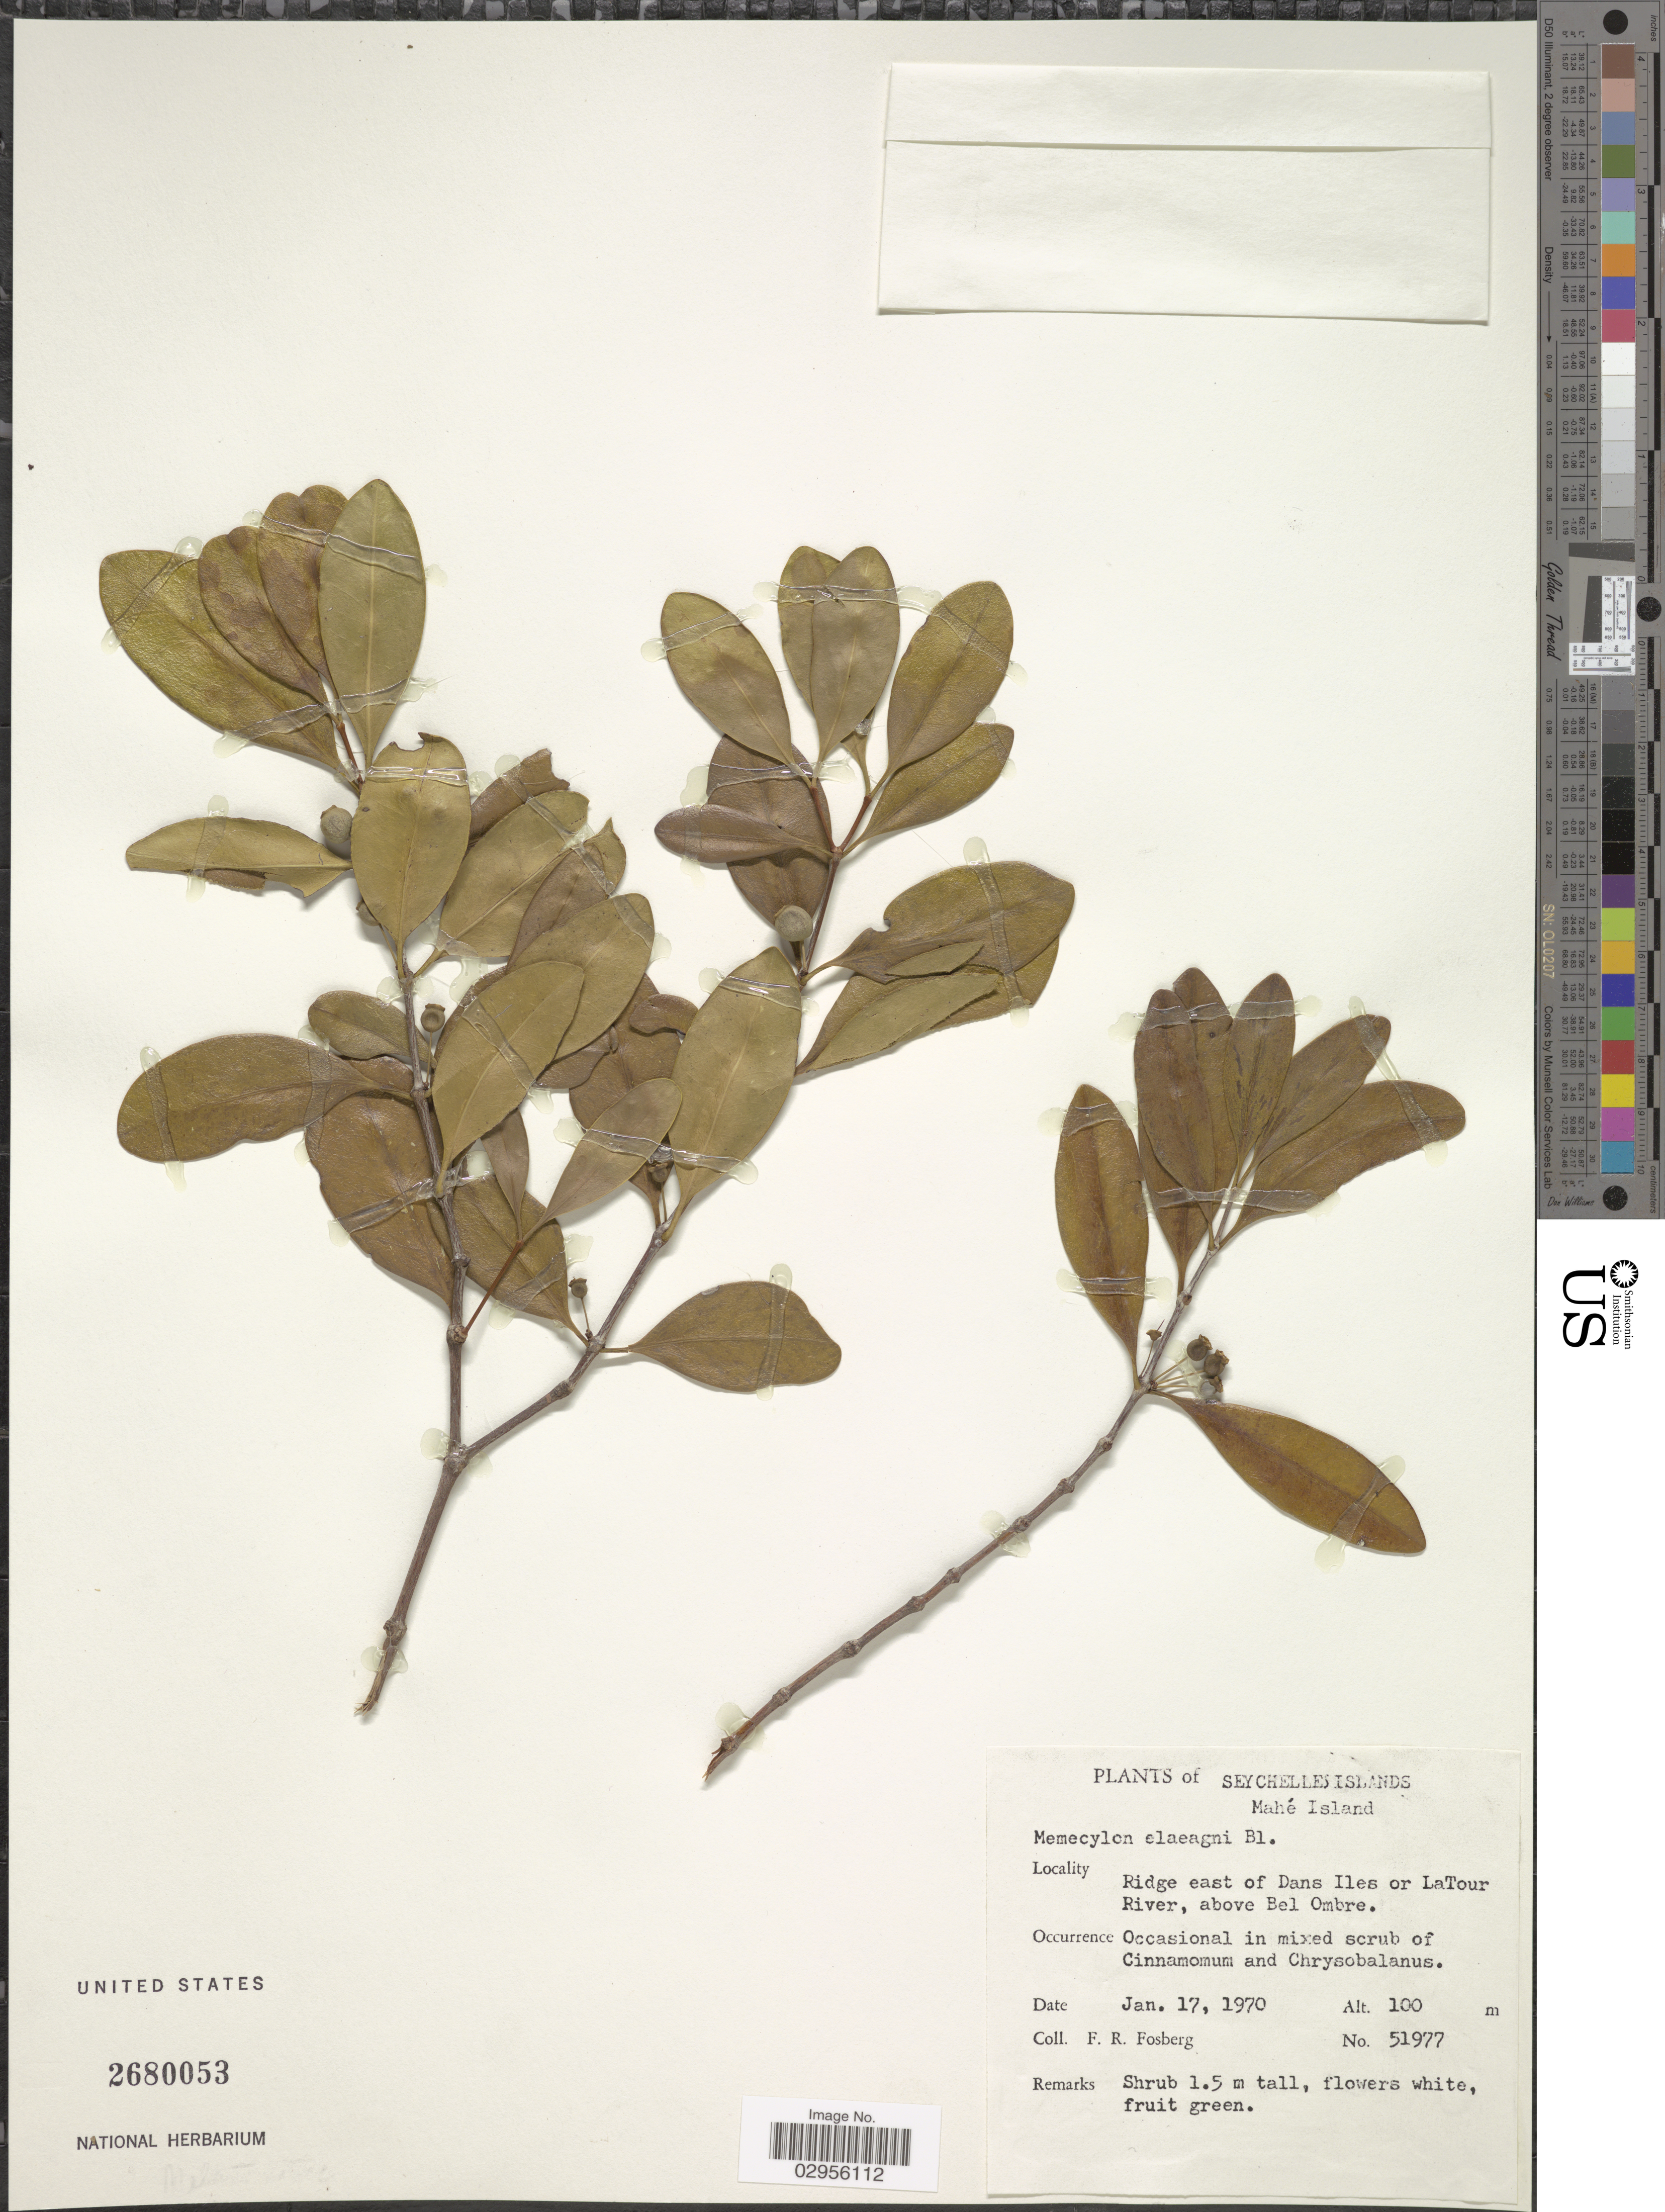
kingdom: Plantae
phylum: Tracheophyta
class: Magnoliopsida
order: Myrtales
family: Melastomataceae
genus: Memecylon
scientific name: Memecylon elaeagni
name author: Blume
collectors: F. R. Fosberg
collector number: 51977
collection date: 1970-01-17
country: Seychelles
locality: Seychelles Islands. Mahé Island. Ridge east of Dans Iles or LaTour River, above Bel Ombre.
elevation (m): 100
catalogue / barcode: US 2680053